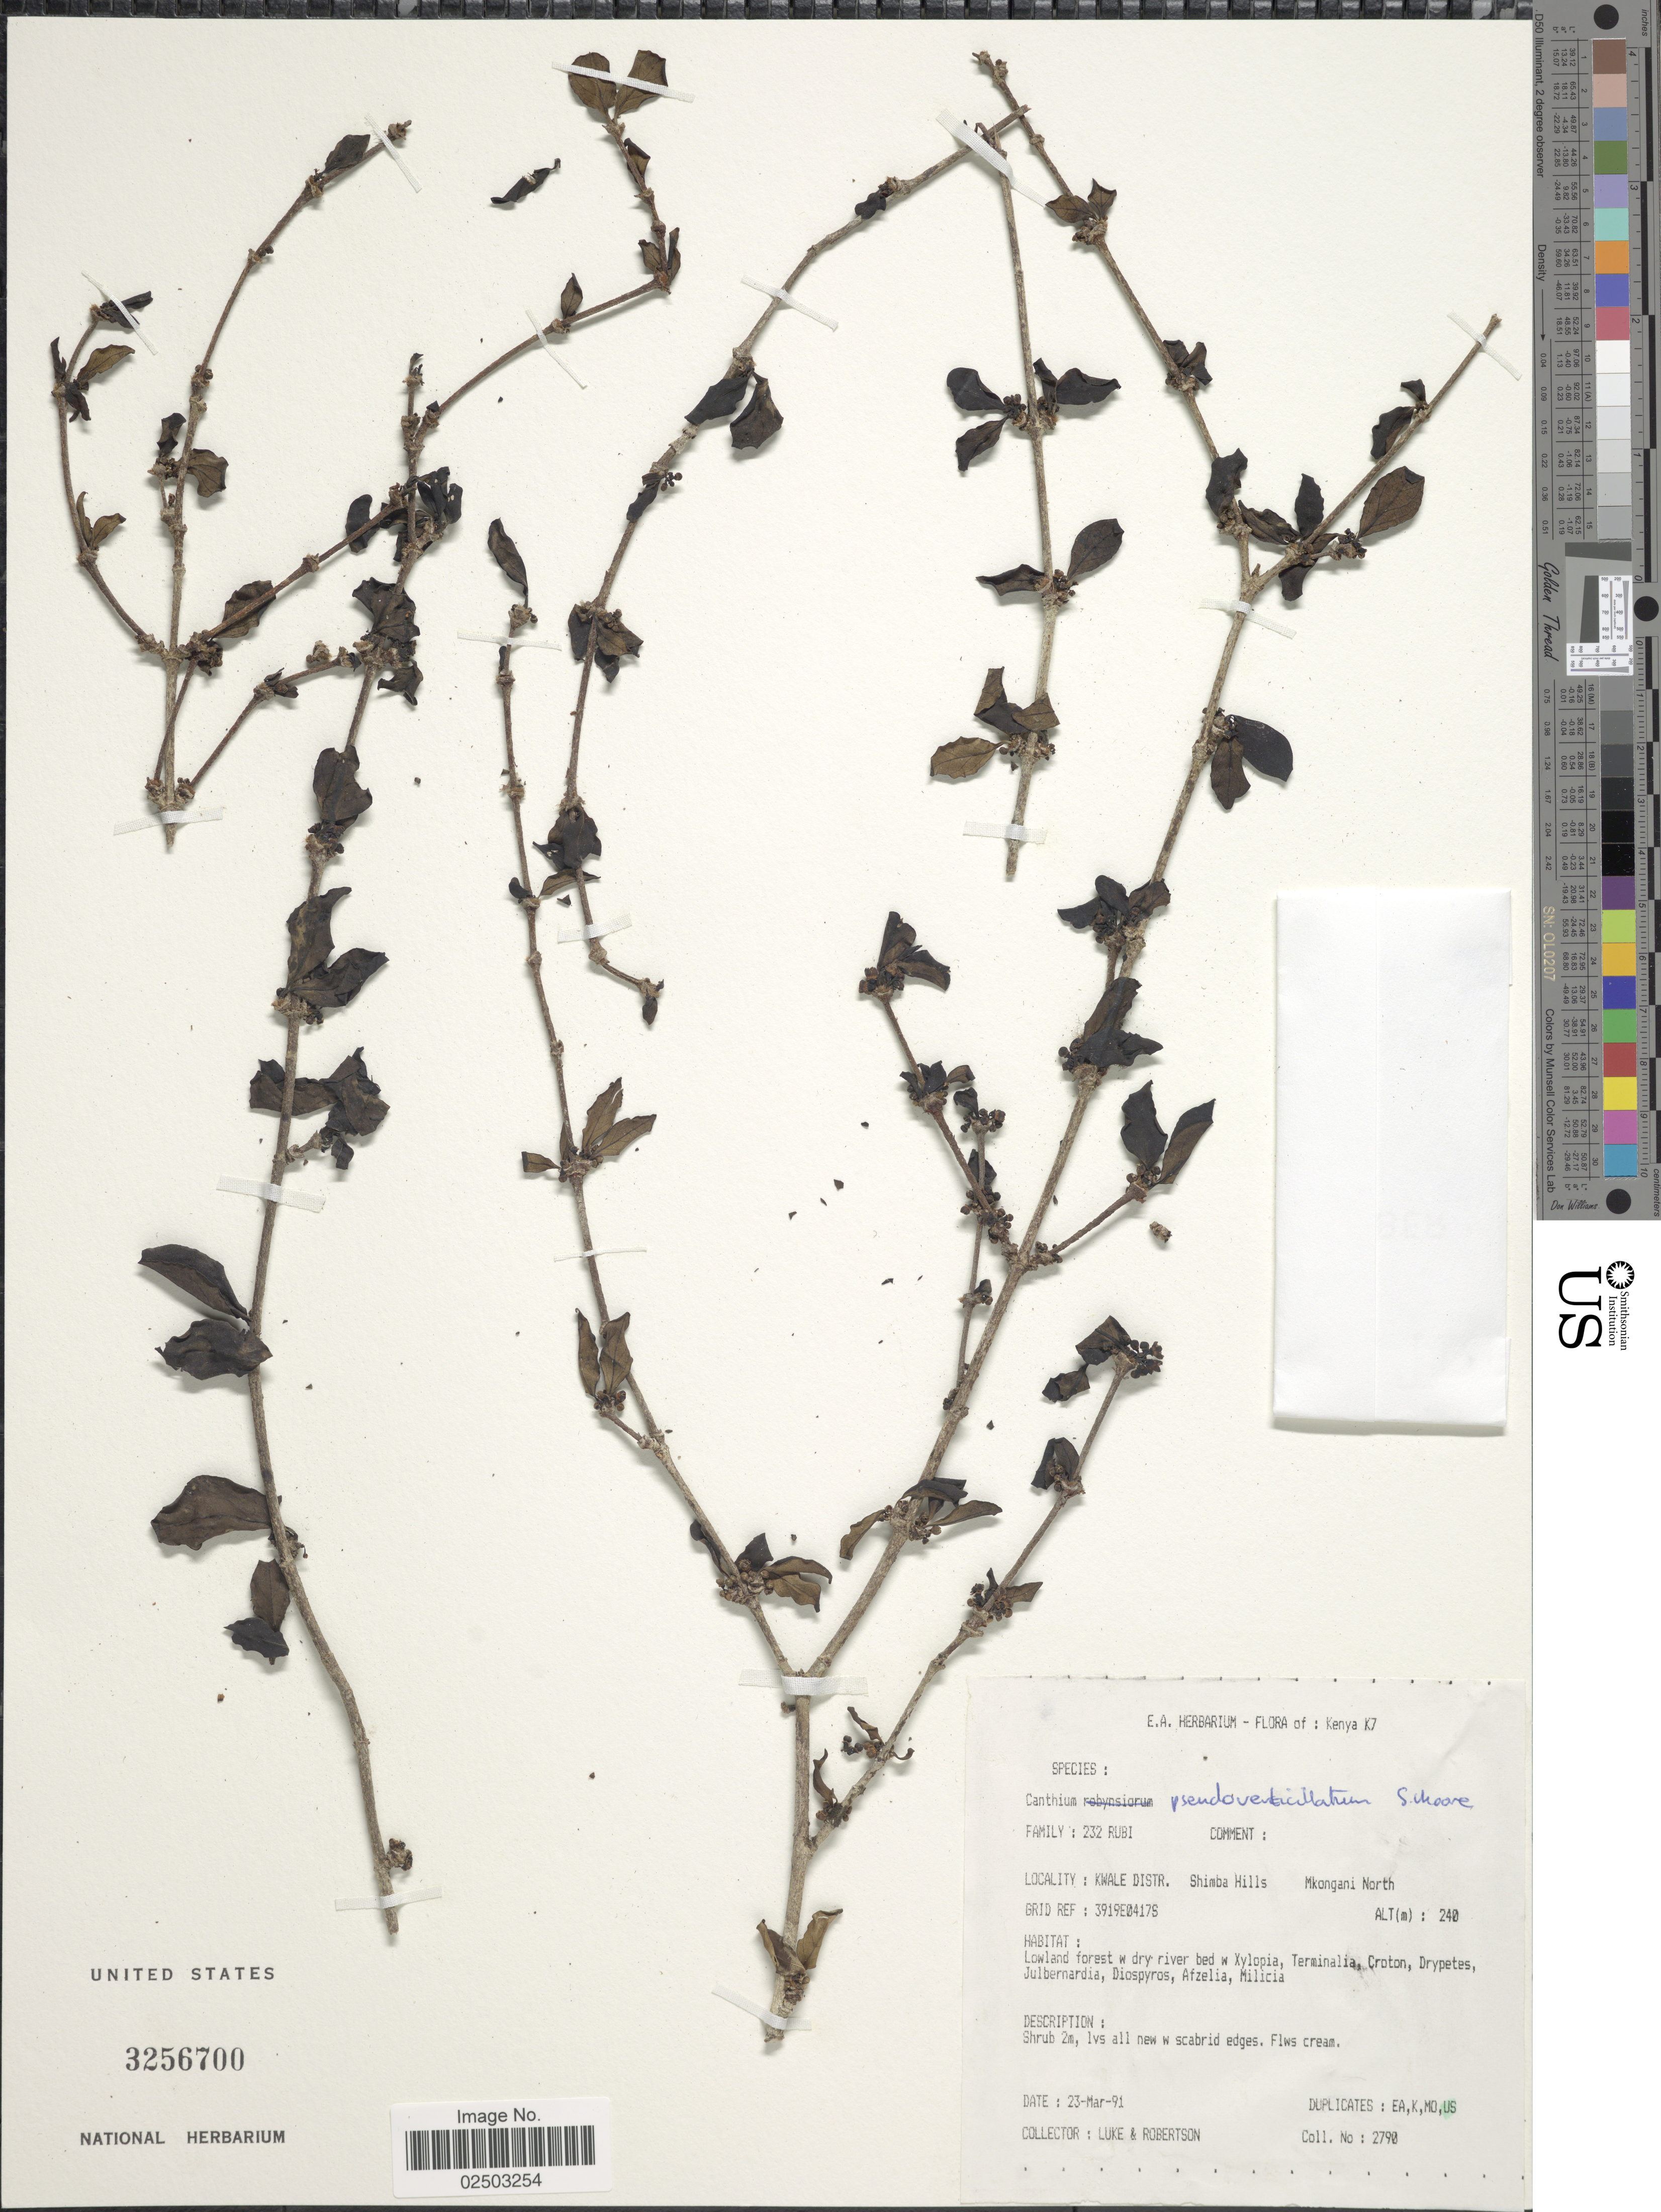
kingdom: Plantae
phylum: Tracheophyta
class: Magnoliopsida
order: Gentianales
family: Rubiaceae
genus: Canthium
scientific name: Canthium pseudoverticillatum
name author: S. Moore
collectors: -. Luke & -. Robertson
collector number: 2790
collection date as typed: Transcribed d/m/y: 23/3/91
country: Kenya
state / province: Kwale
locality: Kenya K7, Shimba Hills, Mkongani North. GRID REF : 3919E0417S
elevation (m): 240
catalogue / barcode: US 3256700